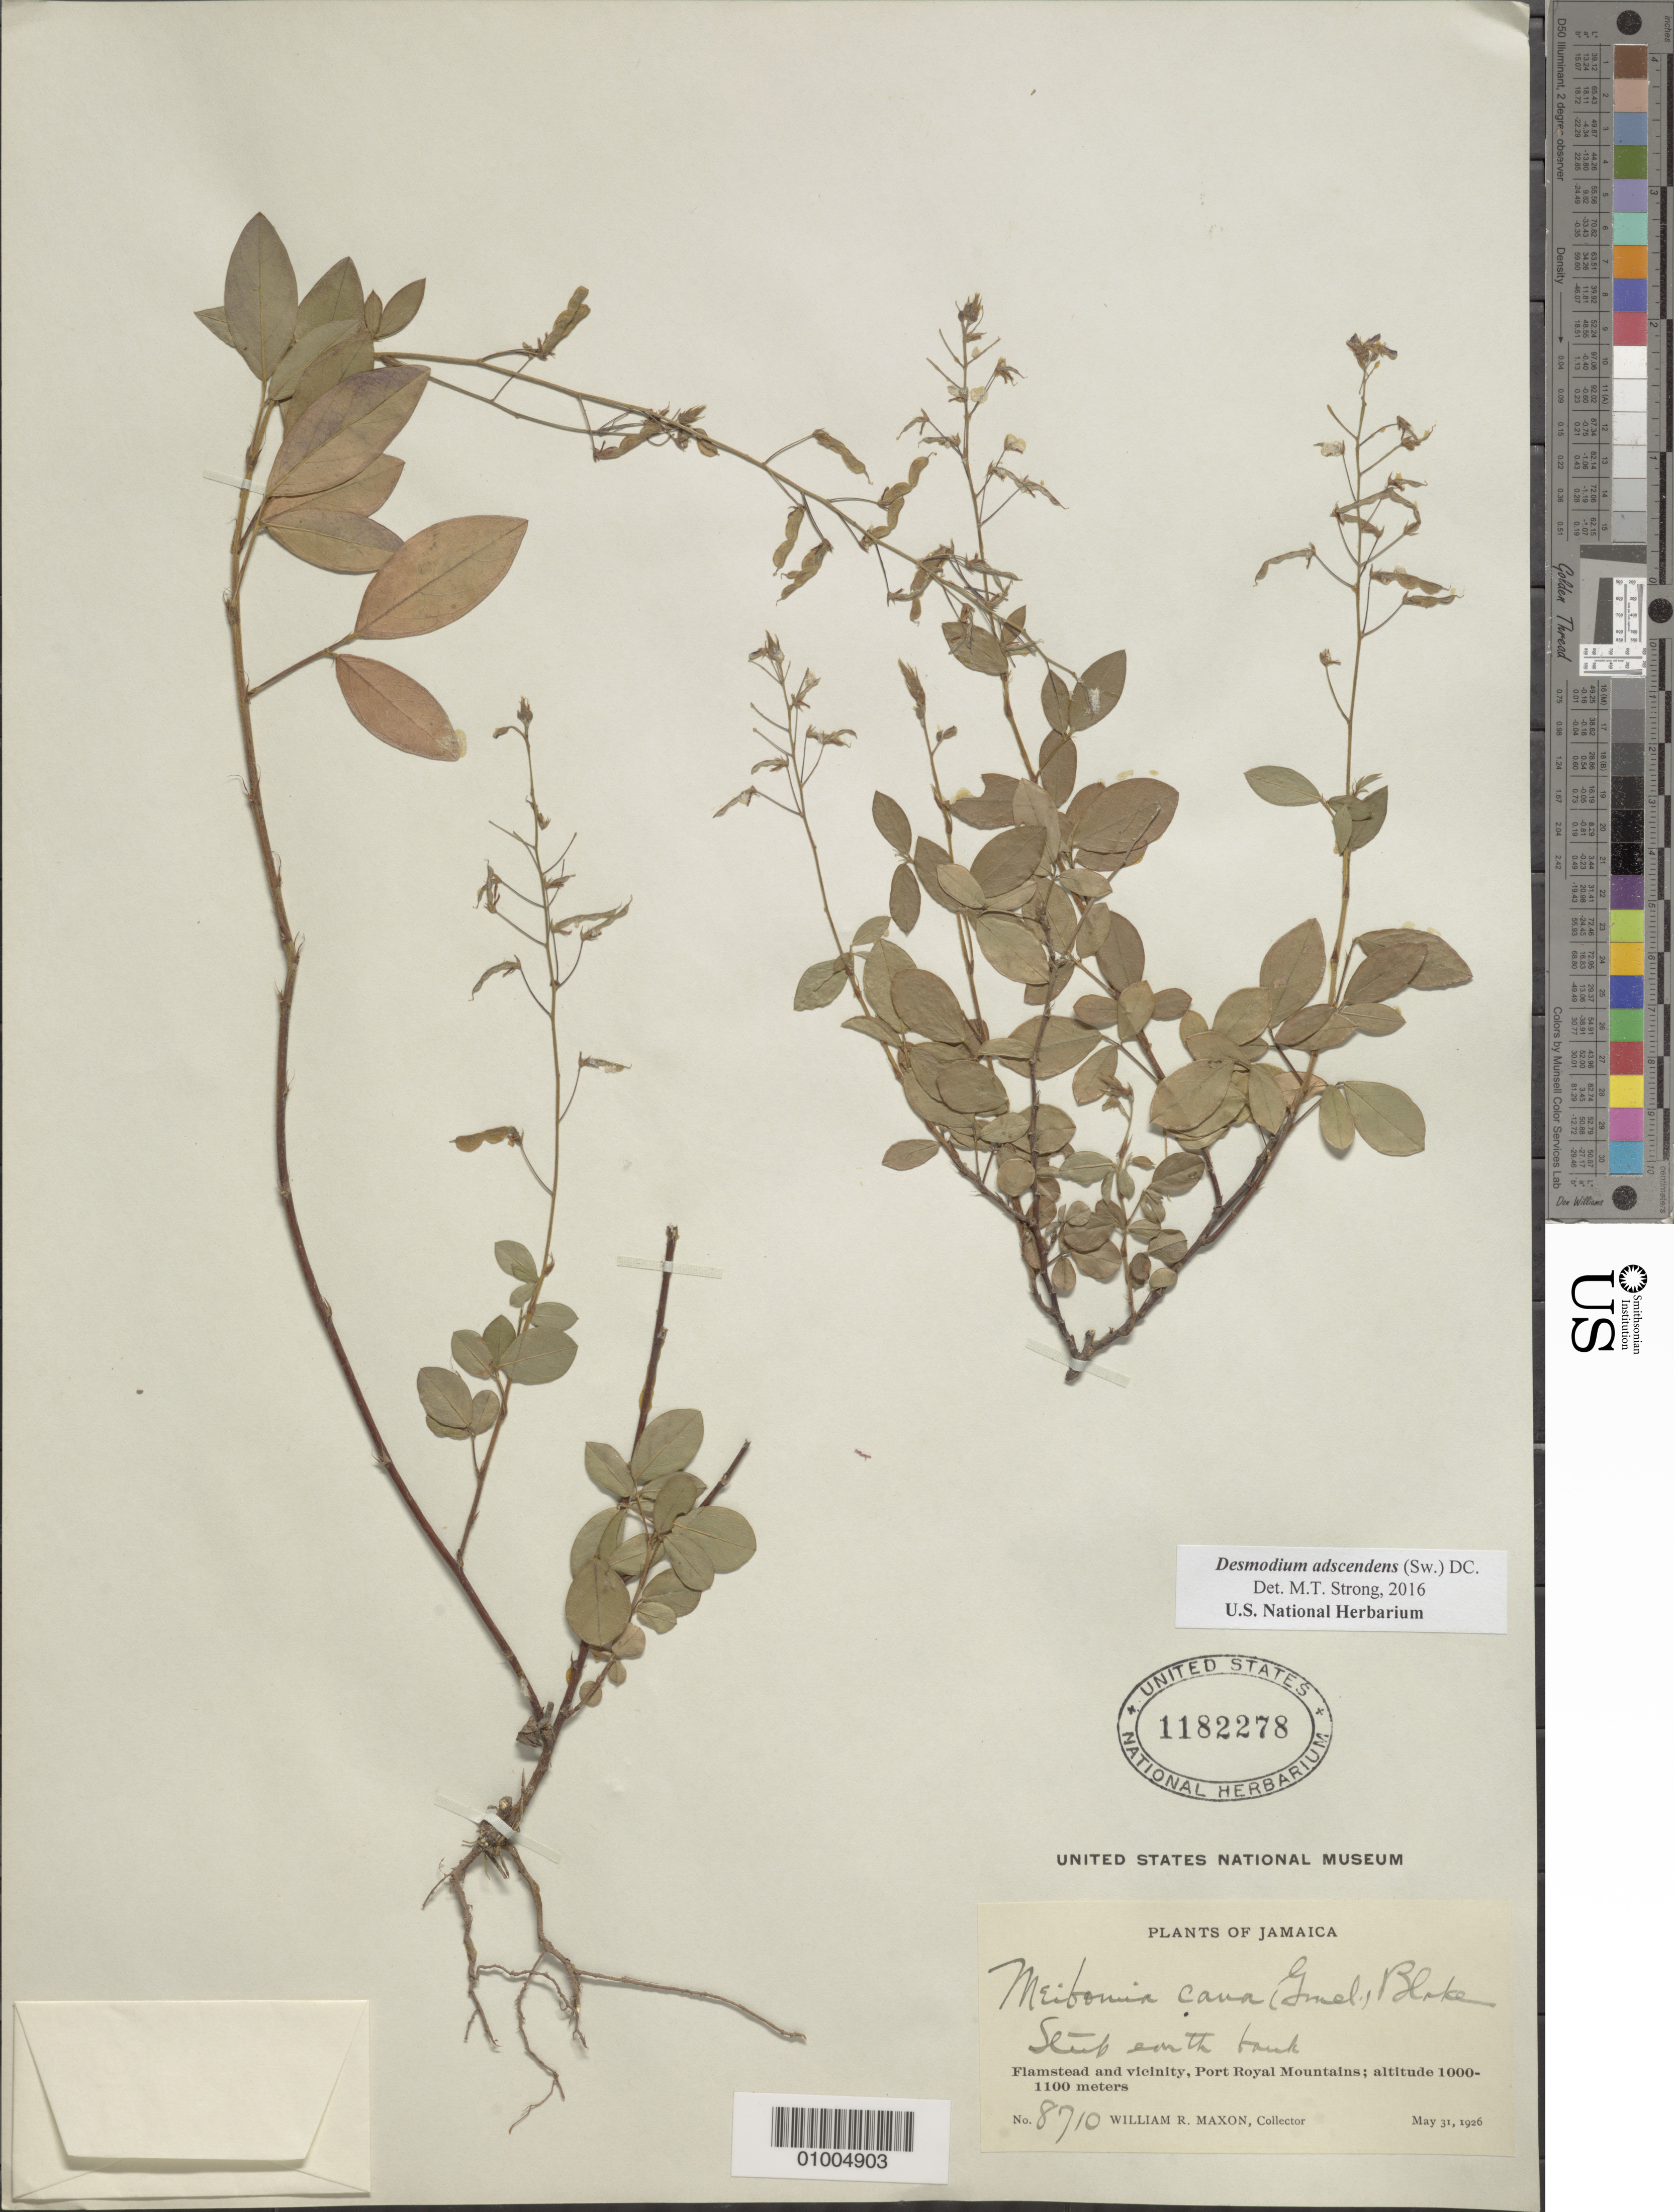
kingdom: Plantae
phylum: Tracheophyta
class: Magnoliopsida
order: Fabales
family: Fabaceae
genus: Grona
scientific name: Grona adscendens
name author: (Sw.) H. Ohashi & K. Ohashi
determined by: Strong, Mark T., (BOT), Smithsonian Institution - National Museum of Natural History (UNITED STATES)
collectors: W. R. Maxon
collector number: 8710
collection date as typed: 31 May 1926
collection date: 1926-05-31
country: Jamaica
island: Jamaica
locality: Flamstead and vicinity, Port Royal Mts.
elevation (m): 1000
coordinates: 0 N, 0 E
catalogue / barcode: US 1182278